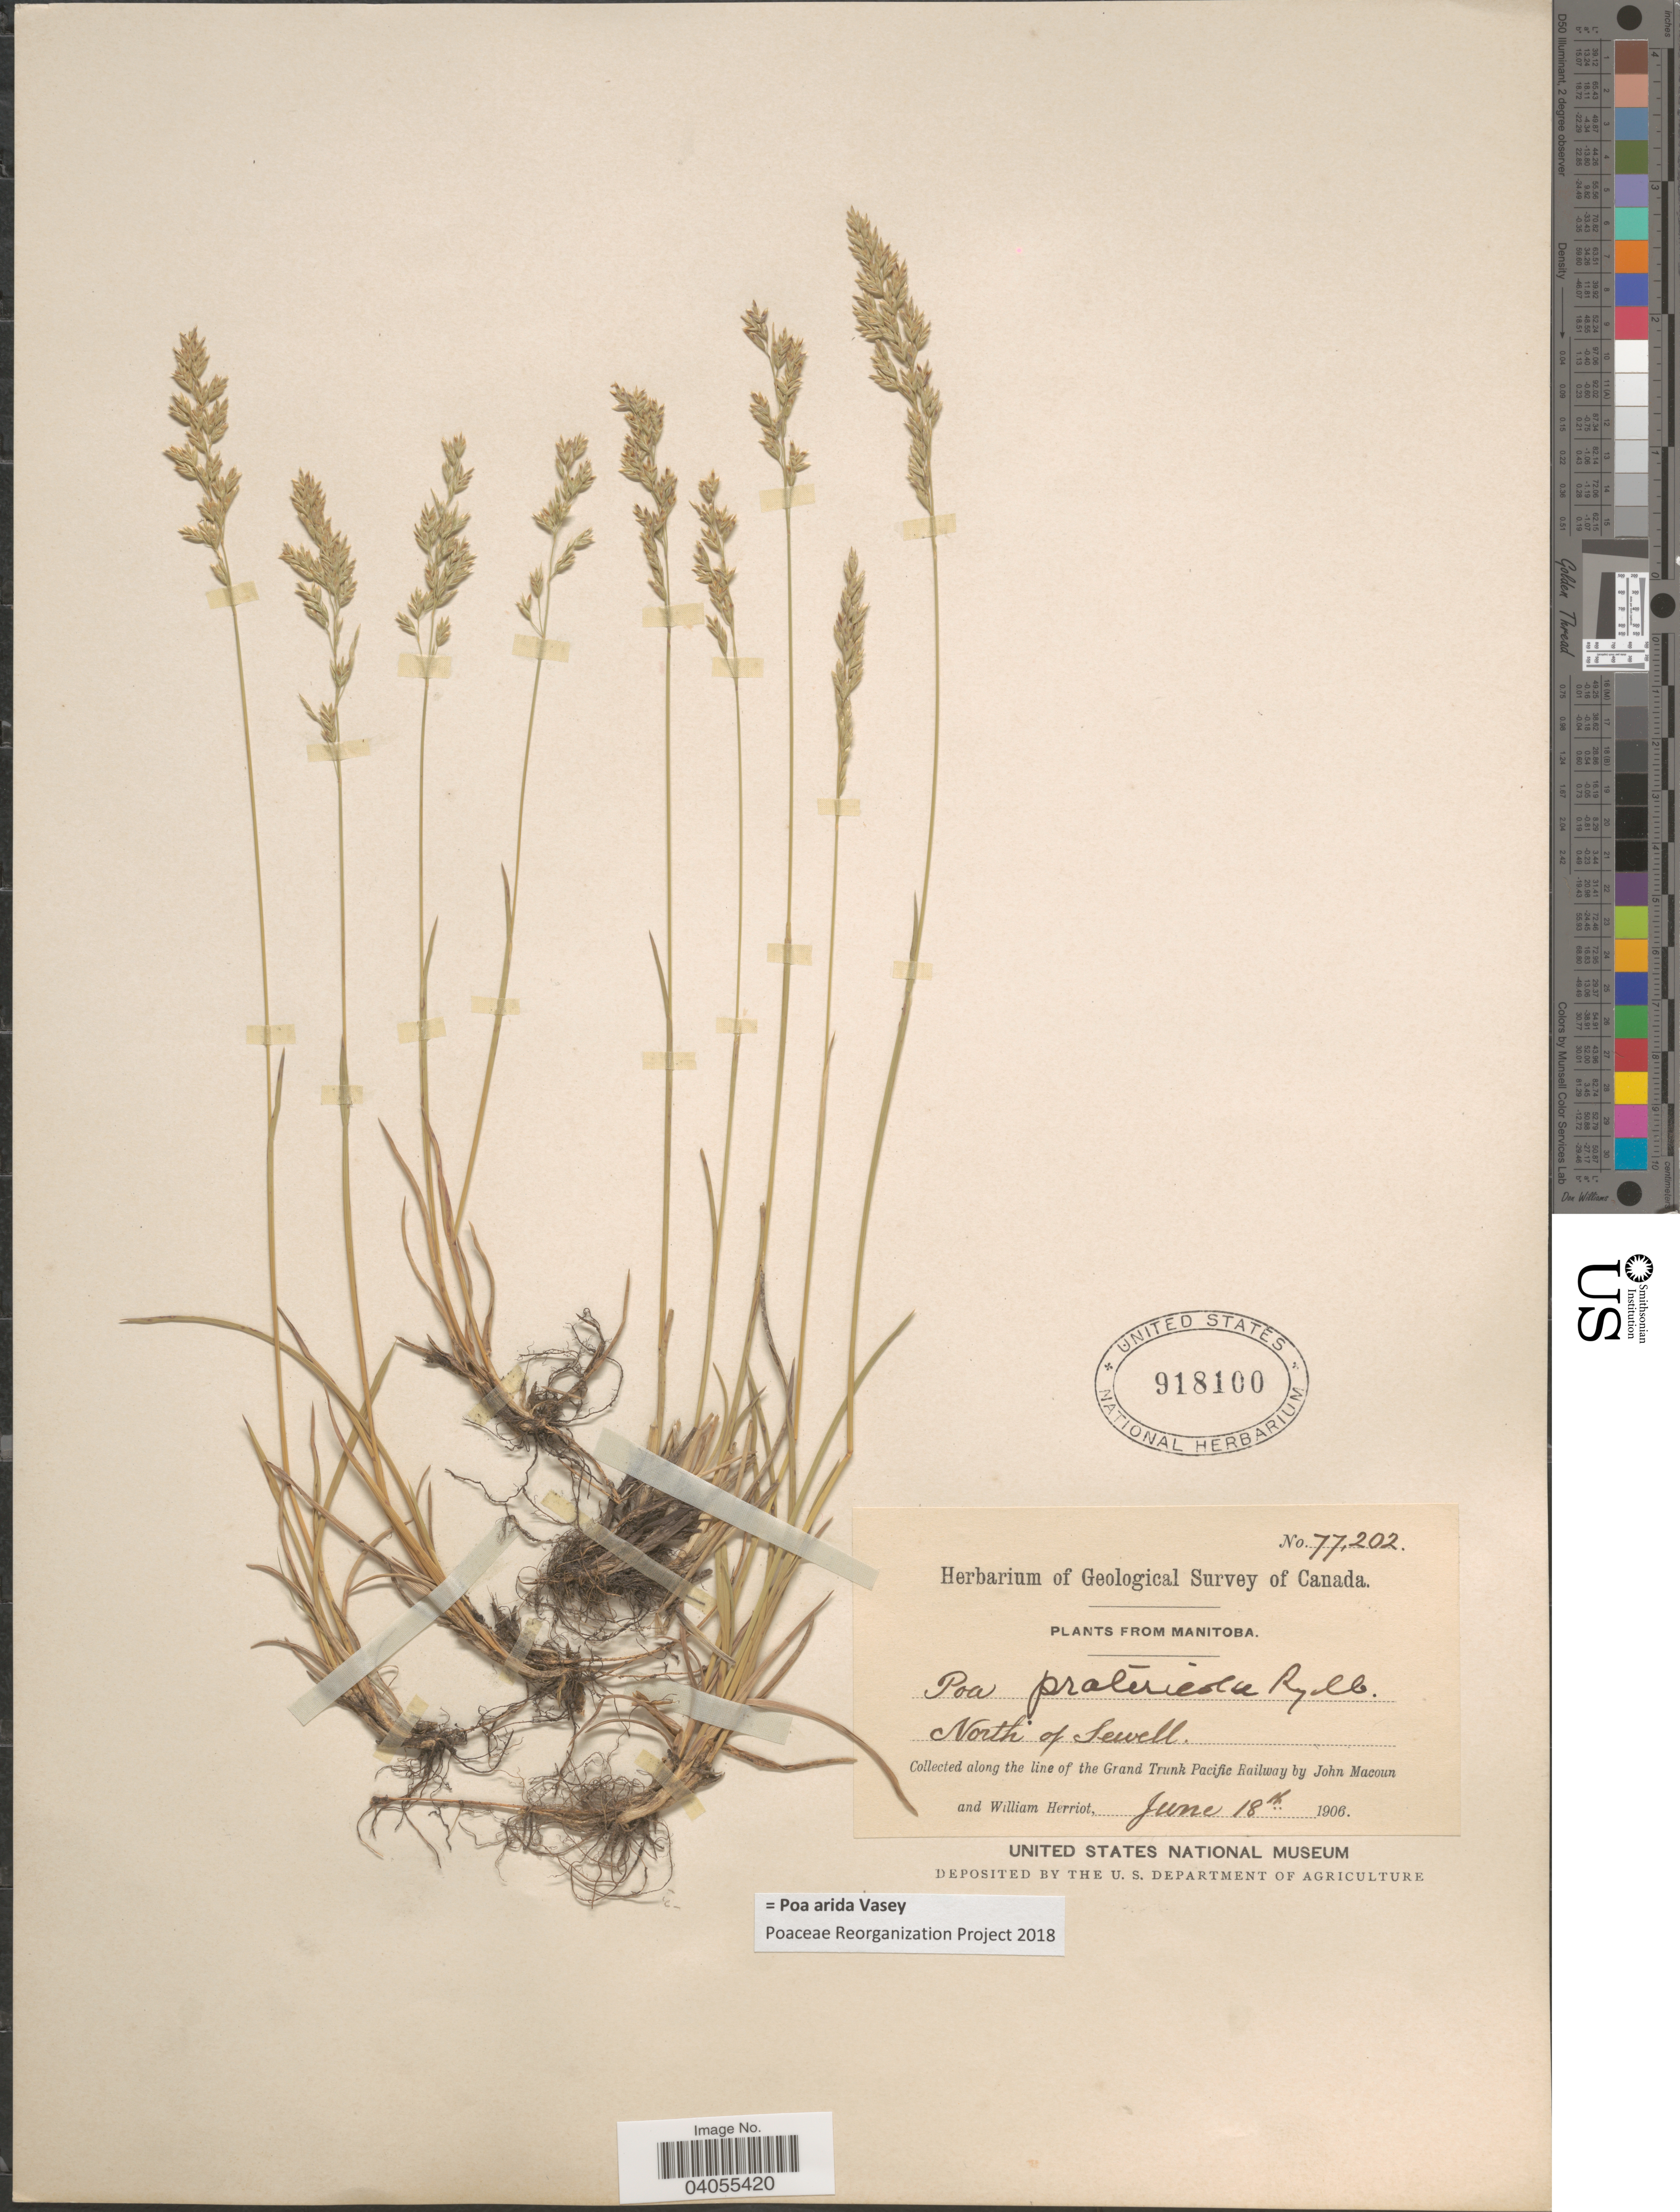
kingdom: Plantae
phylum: Tracheophyta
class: Liliopsida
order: Poales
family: Poaceae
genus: Poa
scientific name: Poa arida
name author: Vasey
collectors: J. Macoun & W. Herriot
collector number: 77202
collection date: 1906-06-18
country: Canada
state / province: Manitoba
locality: North of Sewell. Along the line of the Grand Trunk Pacific Railway.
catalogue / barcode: US 918100